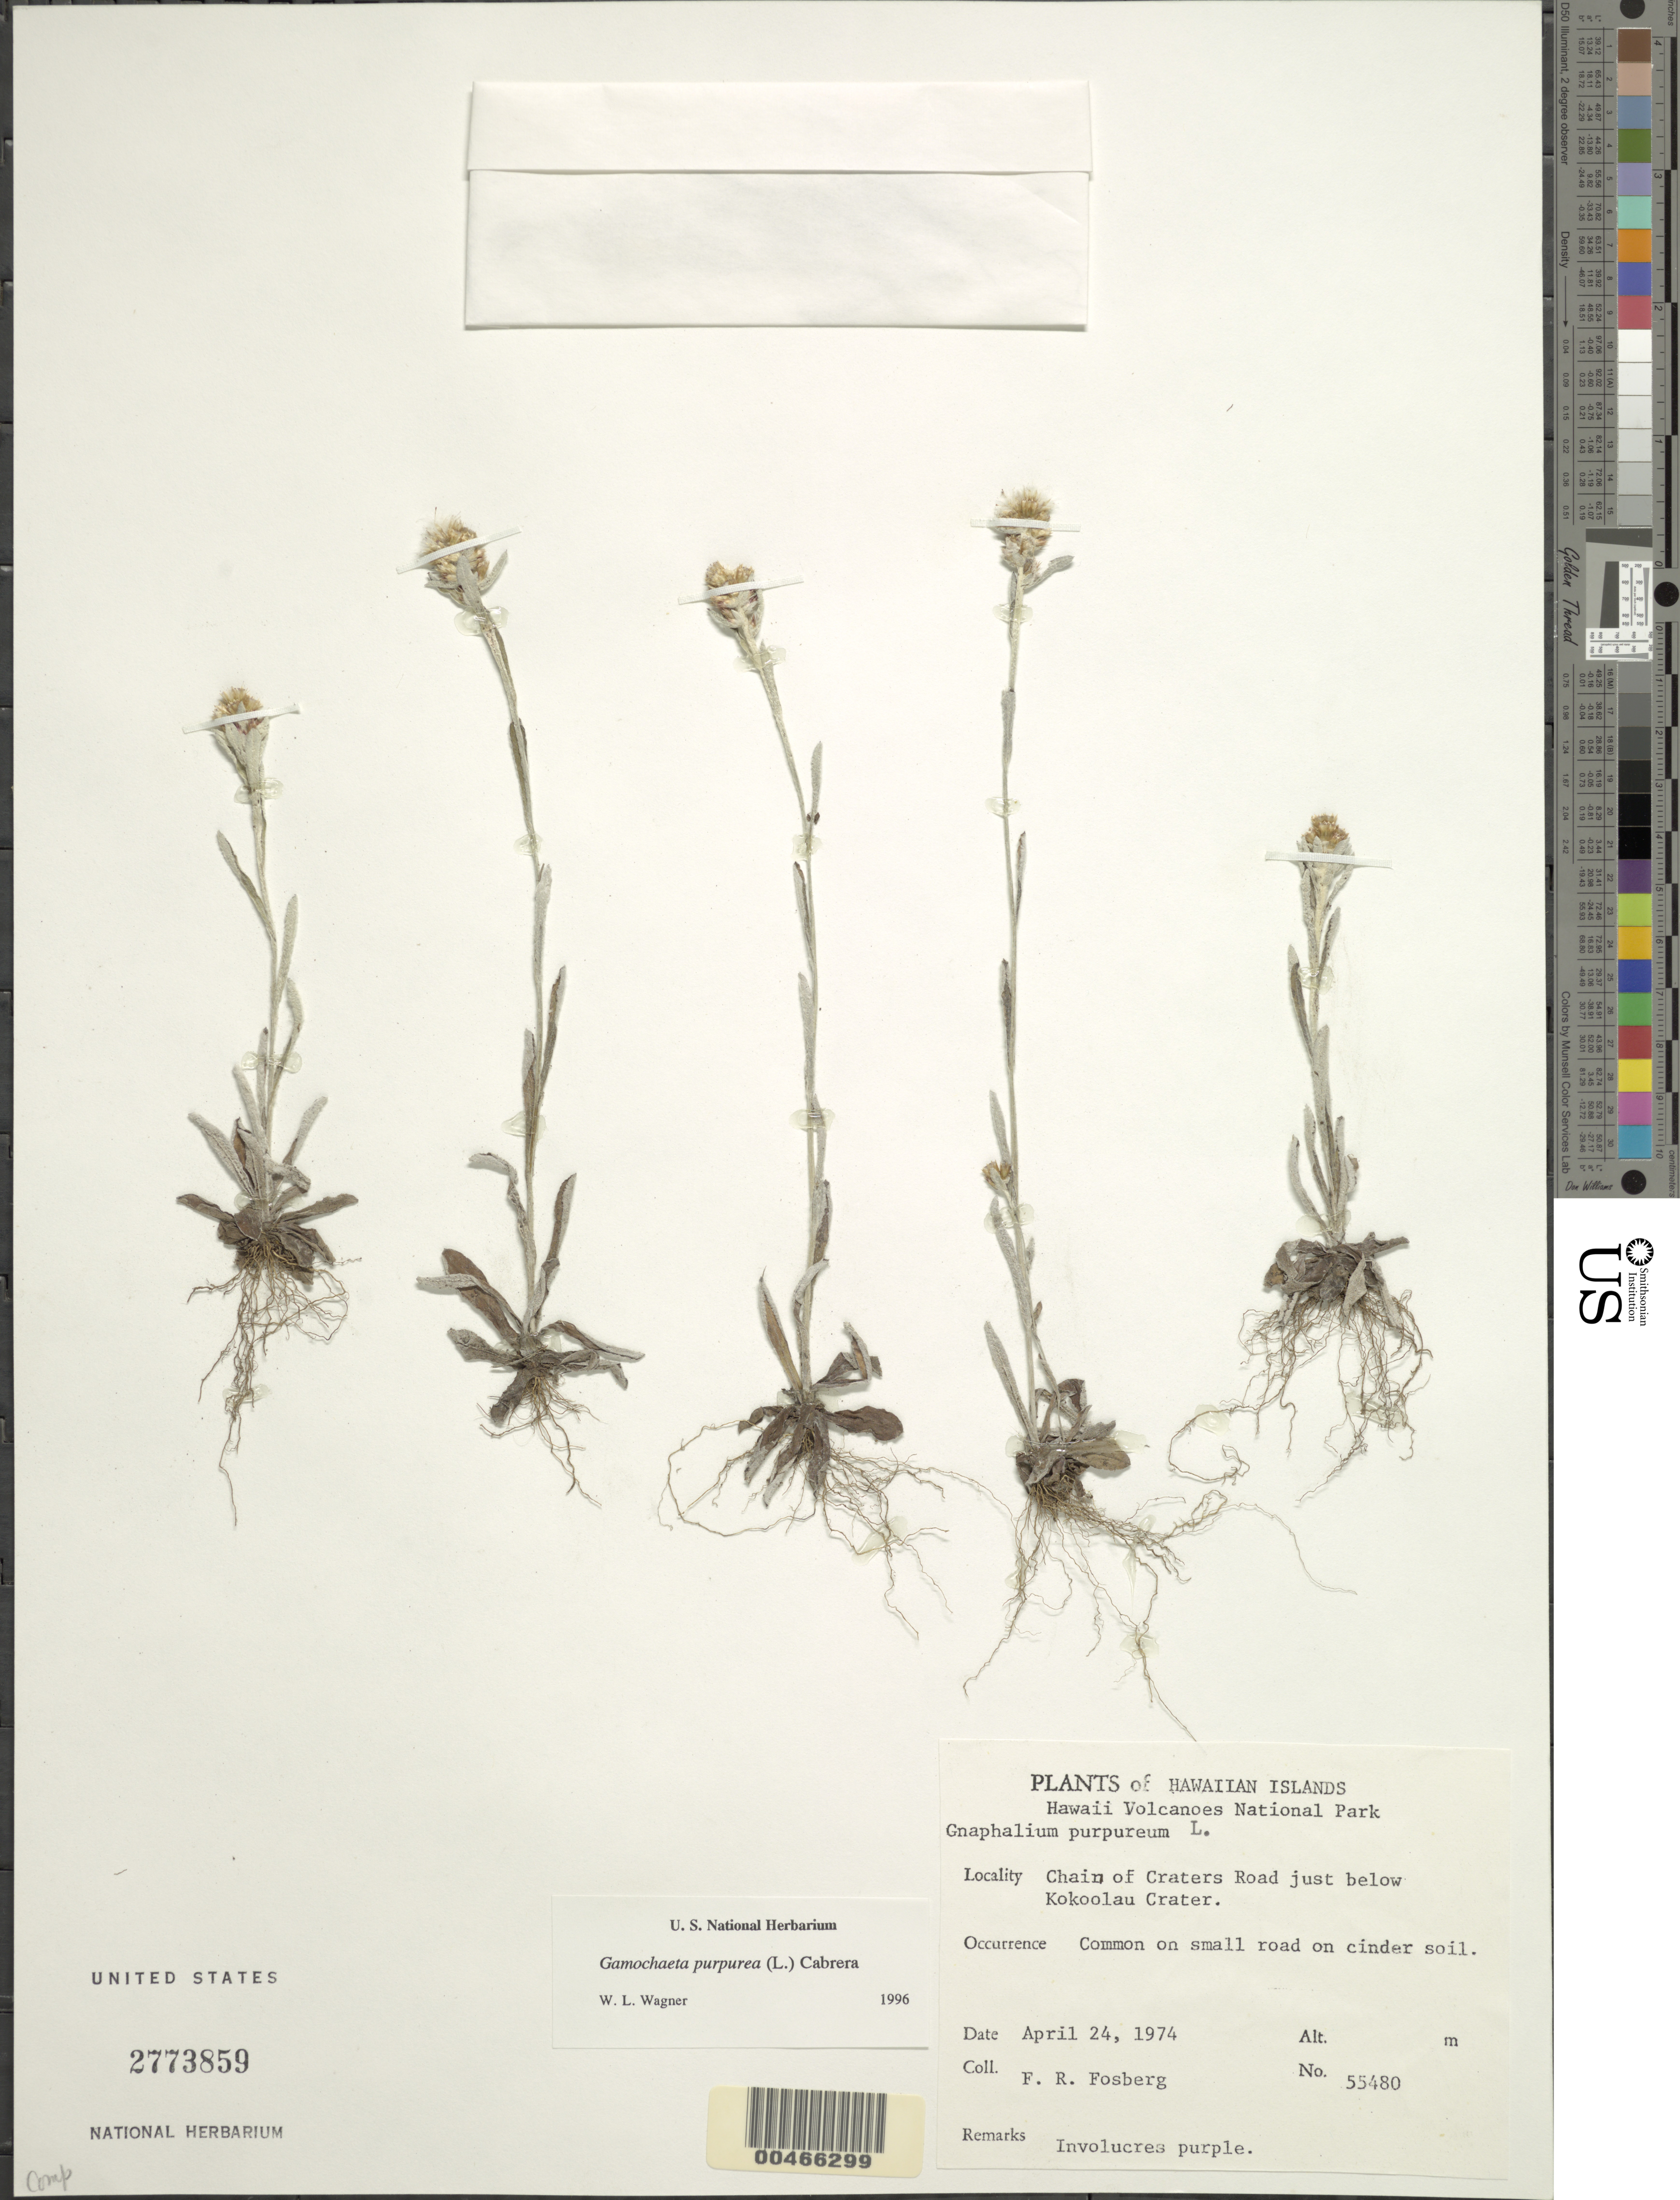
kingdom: Plantae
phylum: Tracheophyta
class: Magnoliopsida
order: Asterales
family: Asteraceae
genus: Gamochaeta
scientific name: Gamochaeta purpurea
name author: (L.) Cabrera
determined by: Wagner, W. L., (BOT), Smithsonian Institution - National Museum of Natural History (UNITED STATES)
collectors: F. R. Fosberg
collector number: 55480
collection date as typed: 24 Apr 1974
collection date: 1974-04-24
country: United States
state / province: Hawaii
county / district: Hawaii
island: Hawaii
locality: Chain of Craters Road just below Kokoolau Crater, Hawaii Volcanoes National Park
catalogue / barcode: US 2773859